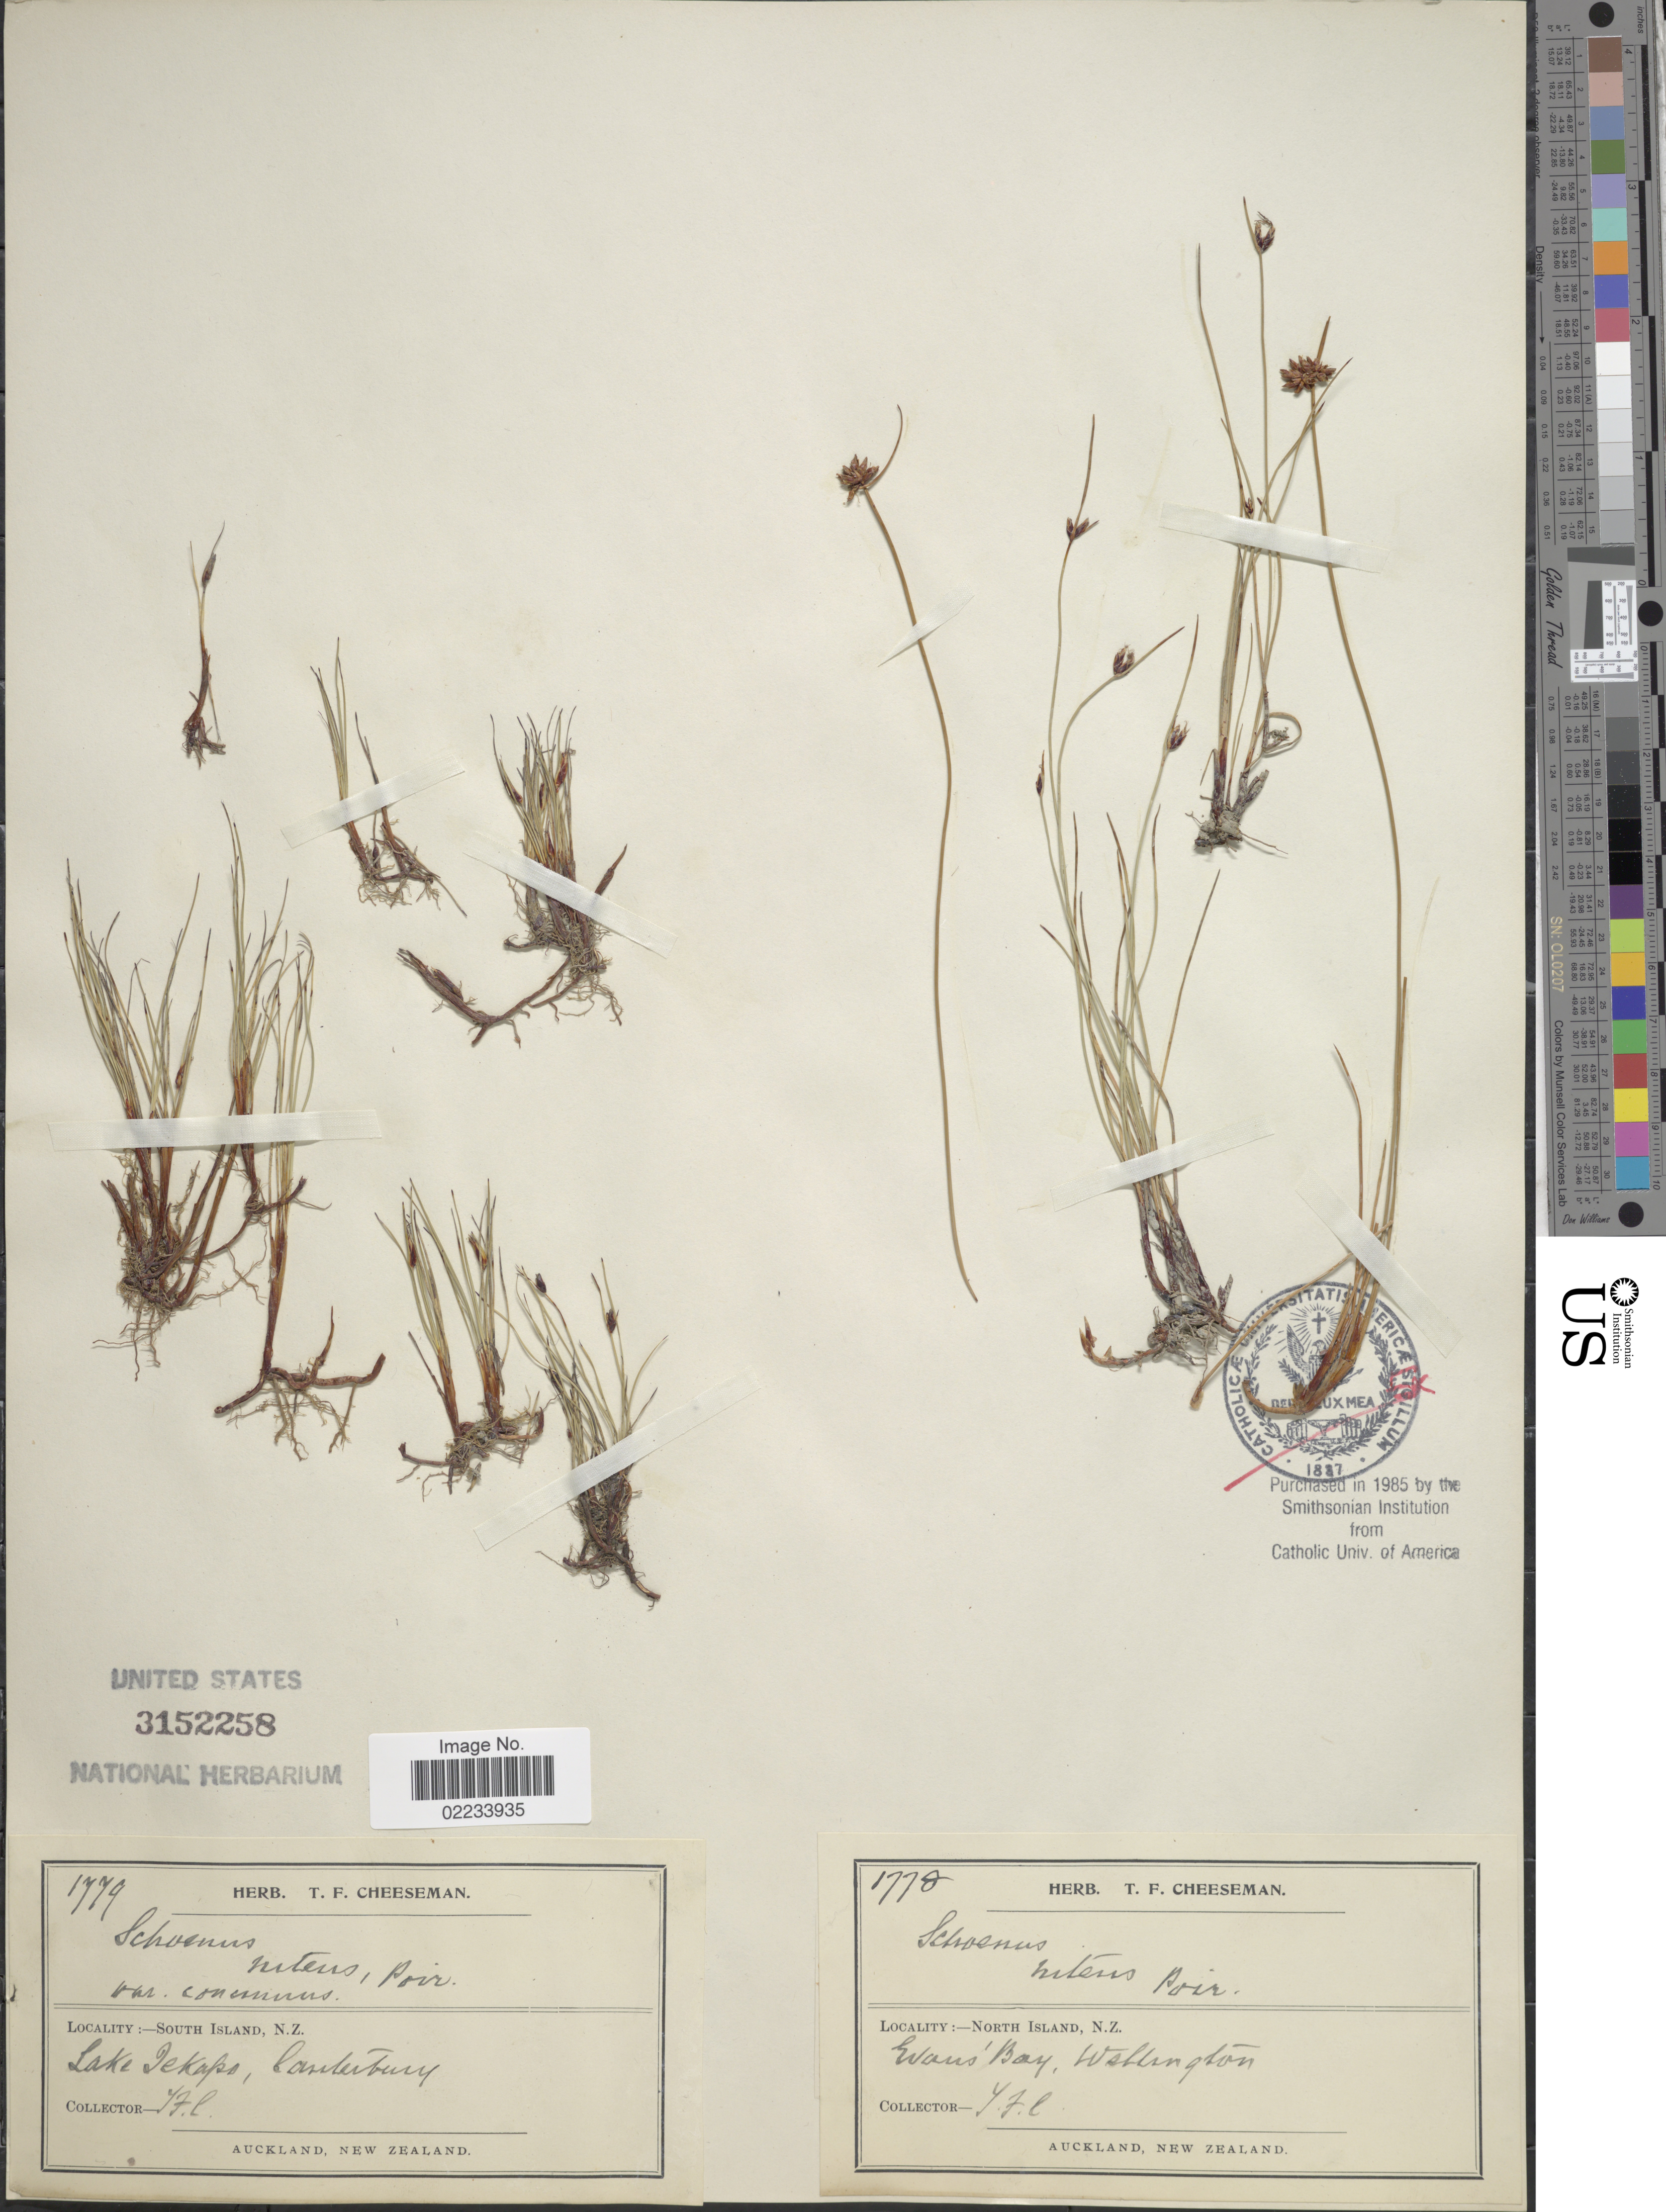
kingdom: Plantae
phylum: Tracheophyta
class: Liliopsida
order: Poales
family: Cyperaceae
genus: Schoenus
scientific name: Schoenus nitens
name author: (R. Br.) Roem. & Schult.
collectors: T. F. Cheeseman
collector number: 1778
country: New Zealand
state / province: Wellington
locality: North Island, Evan's Bay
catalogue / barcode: US 3152258-2